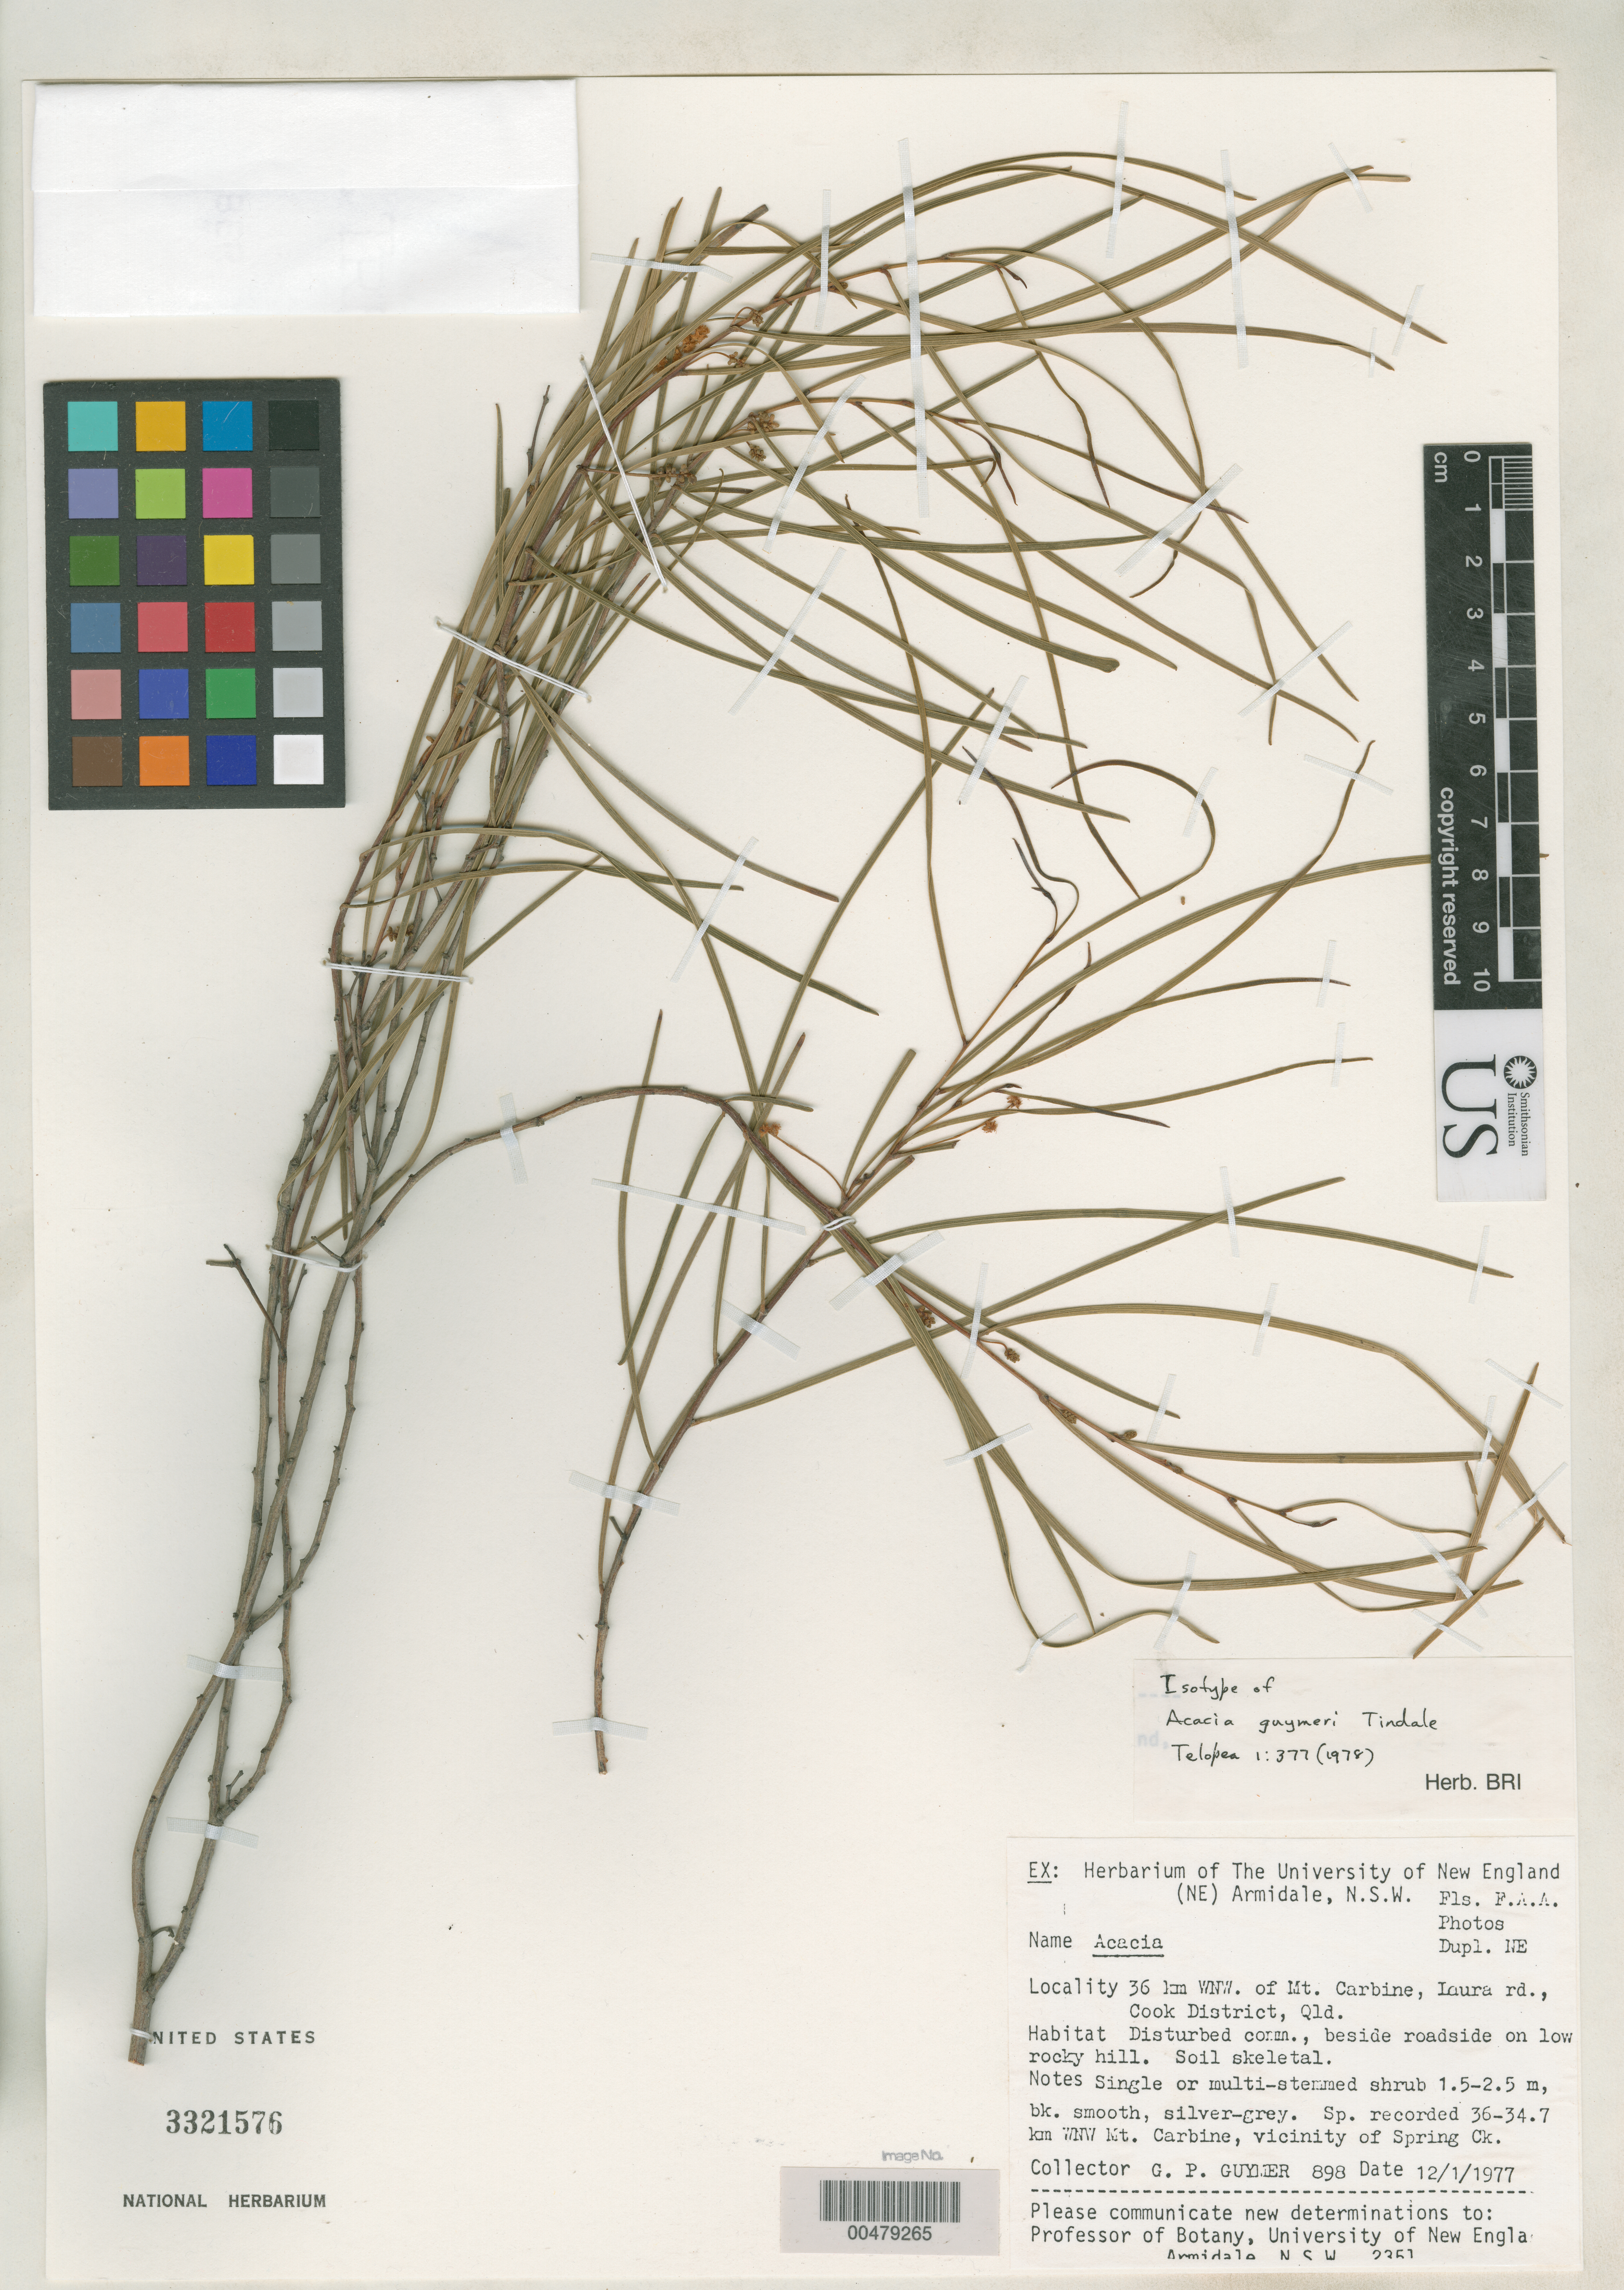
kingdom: Plantae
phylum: Tracheophyta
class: Magnoliopsida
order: Fabales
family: Fabaceae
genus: Acacia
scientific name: Acacia guymeri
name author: Tindale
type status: Isotype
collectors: G. P. Guymer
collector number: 898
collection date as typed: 12 Jan 1977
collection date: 1977-01-12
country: Australia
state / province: Queensland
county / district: Cook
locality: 36 km WNW of Mt. Carbine, Laura Road.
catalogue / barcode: US 3321576